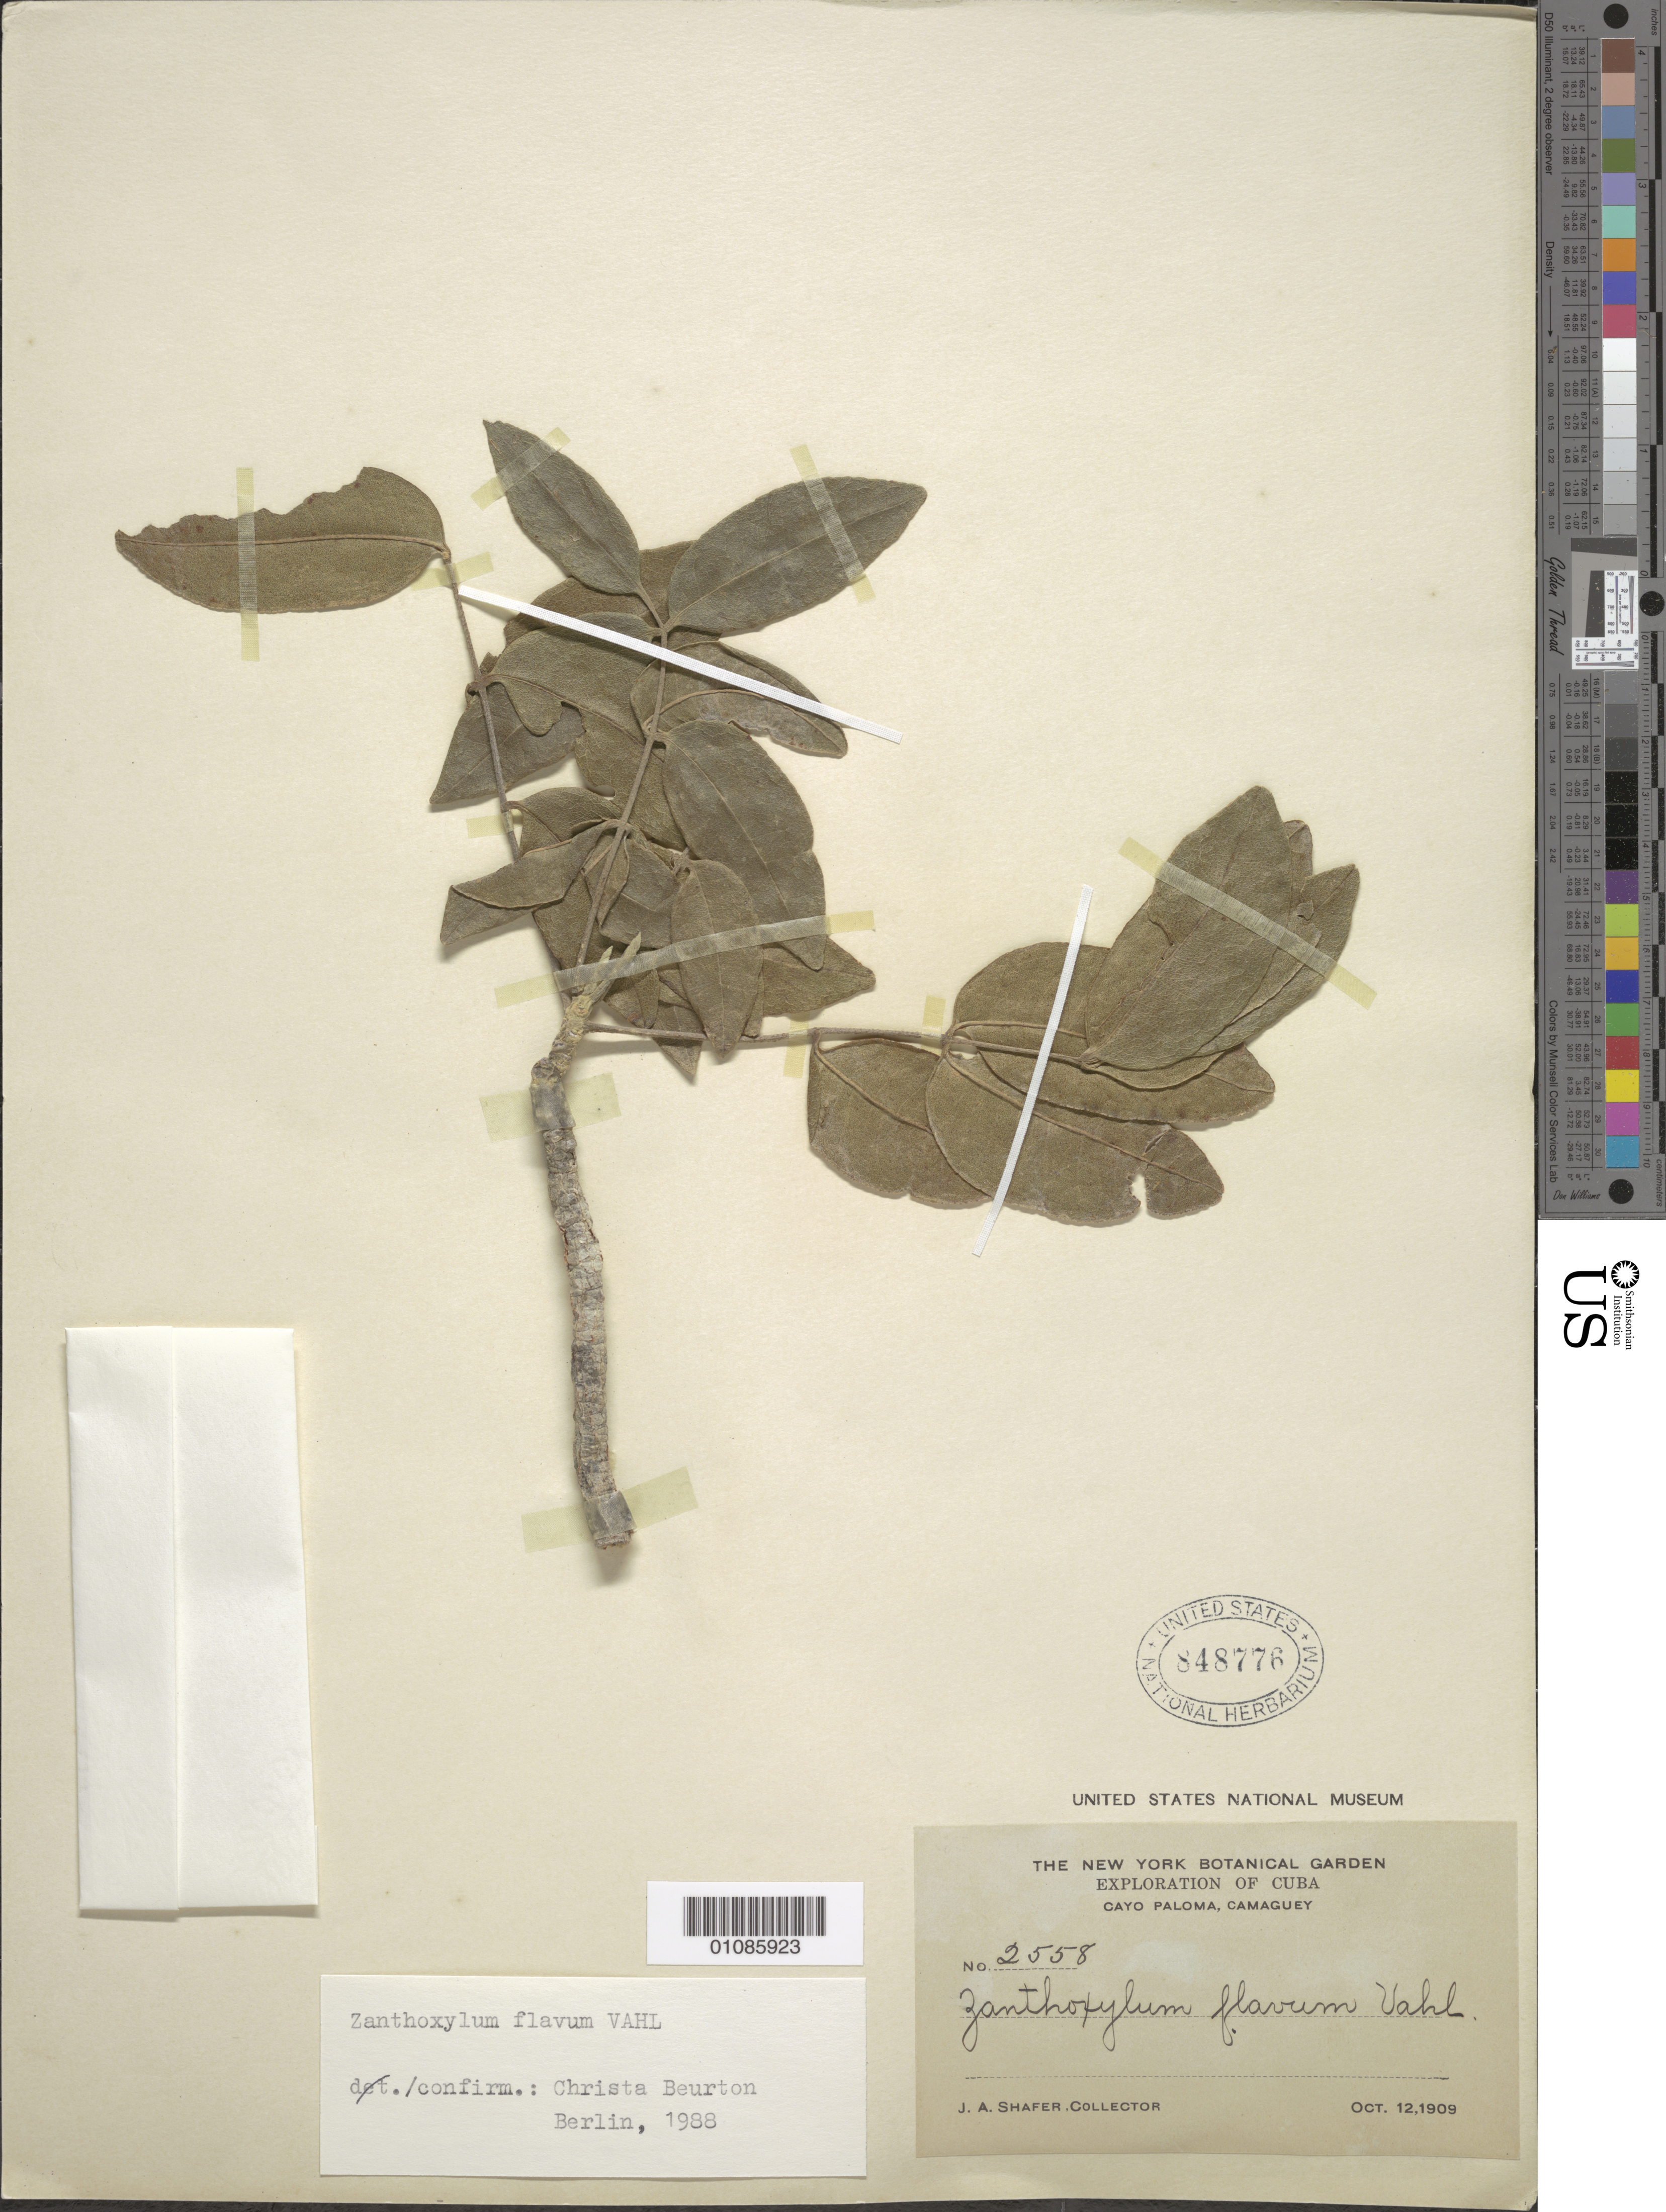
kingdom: Plantae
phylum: Tracheophyta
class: Magnoliopsida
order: Sapindales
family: Rutaceae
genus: Zanthoxylum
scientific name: Zanthoxylum flavum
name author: Vahl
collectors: J. A. Shafer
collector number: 2558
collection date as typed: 12 Oct 1909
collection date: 1909-10-12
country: Cuba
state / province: Camagüey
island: Cuba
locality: Camagüey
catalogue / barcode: US 848776